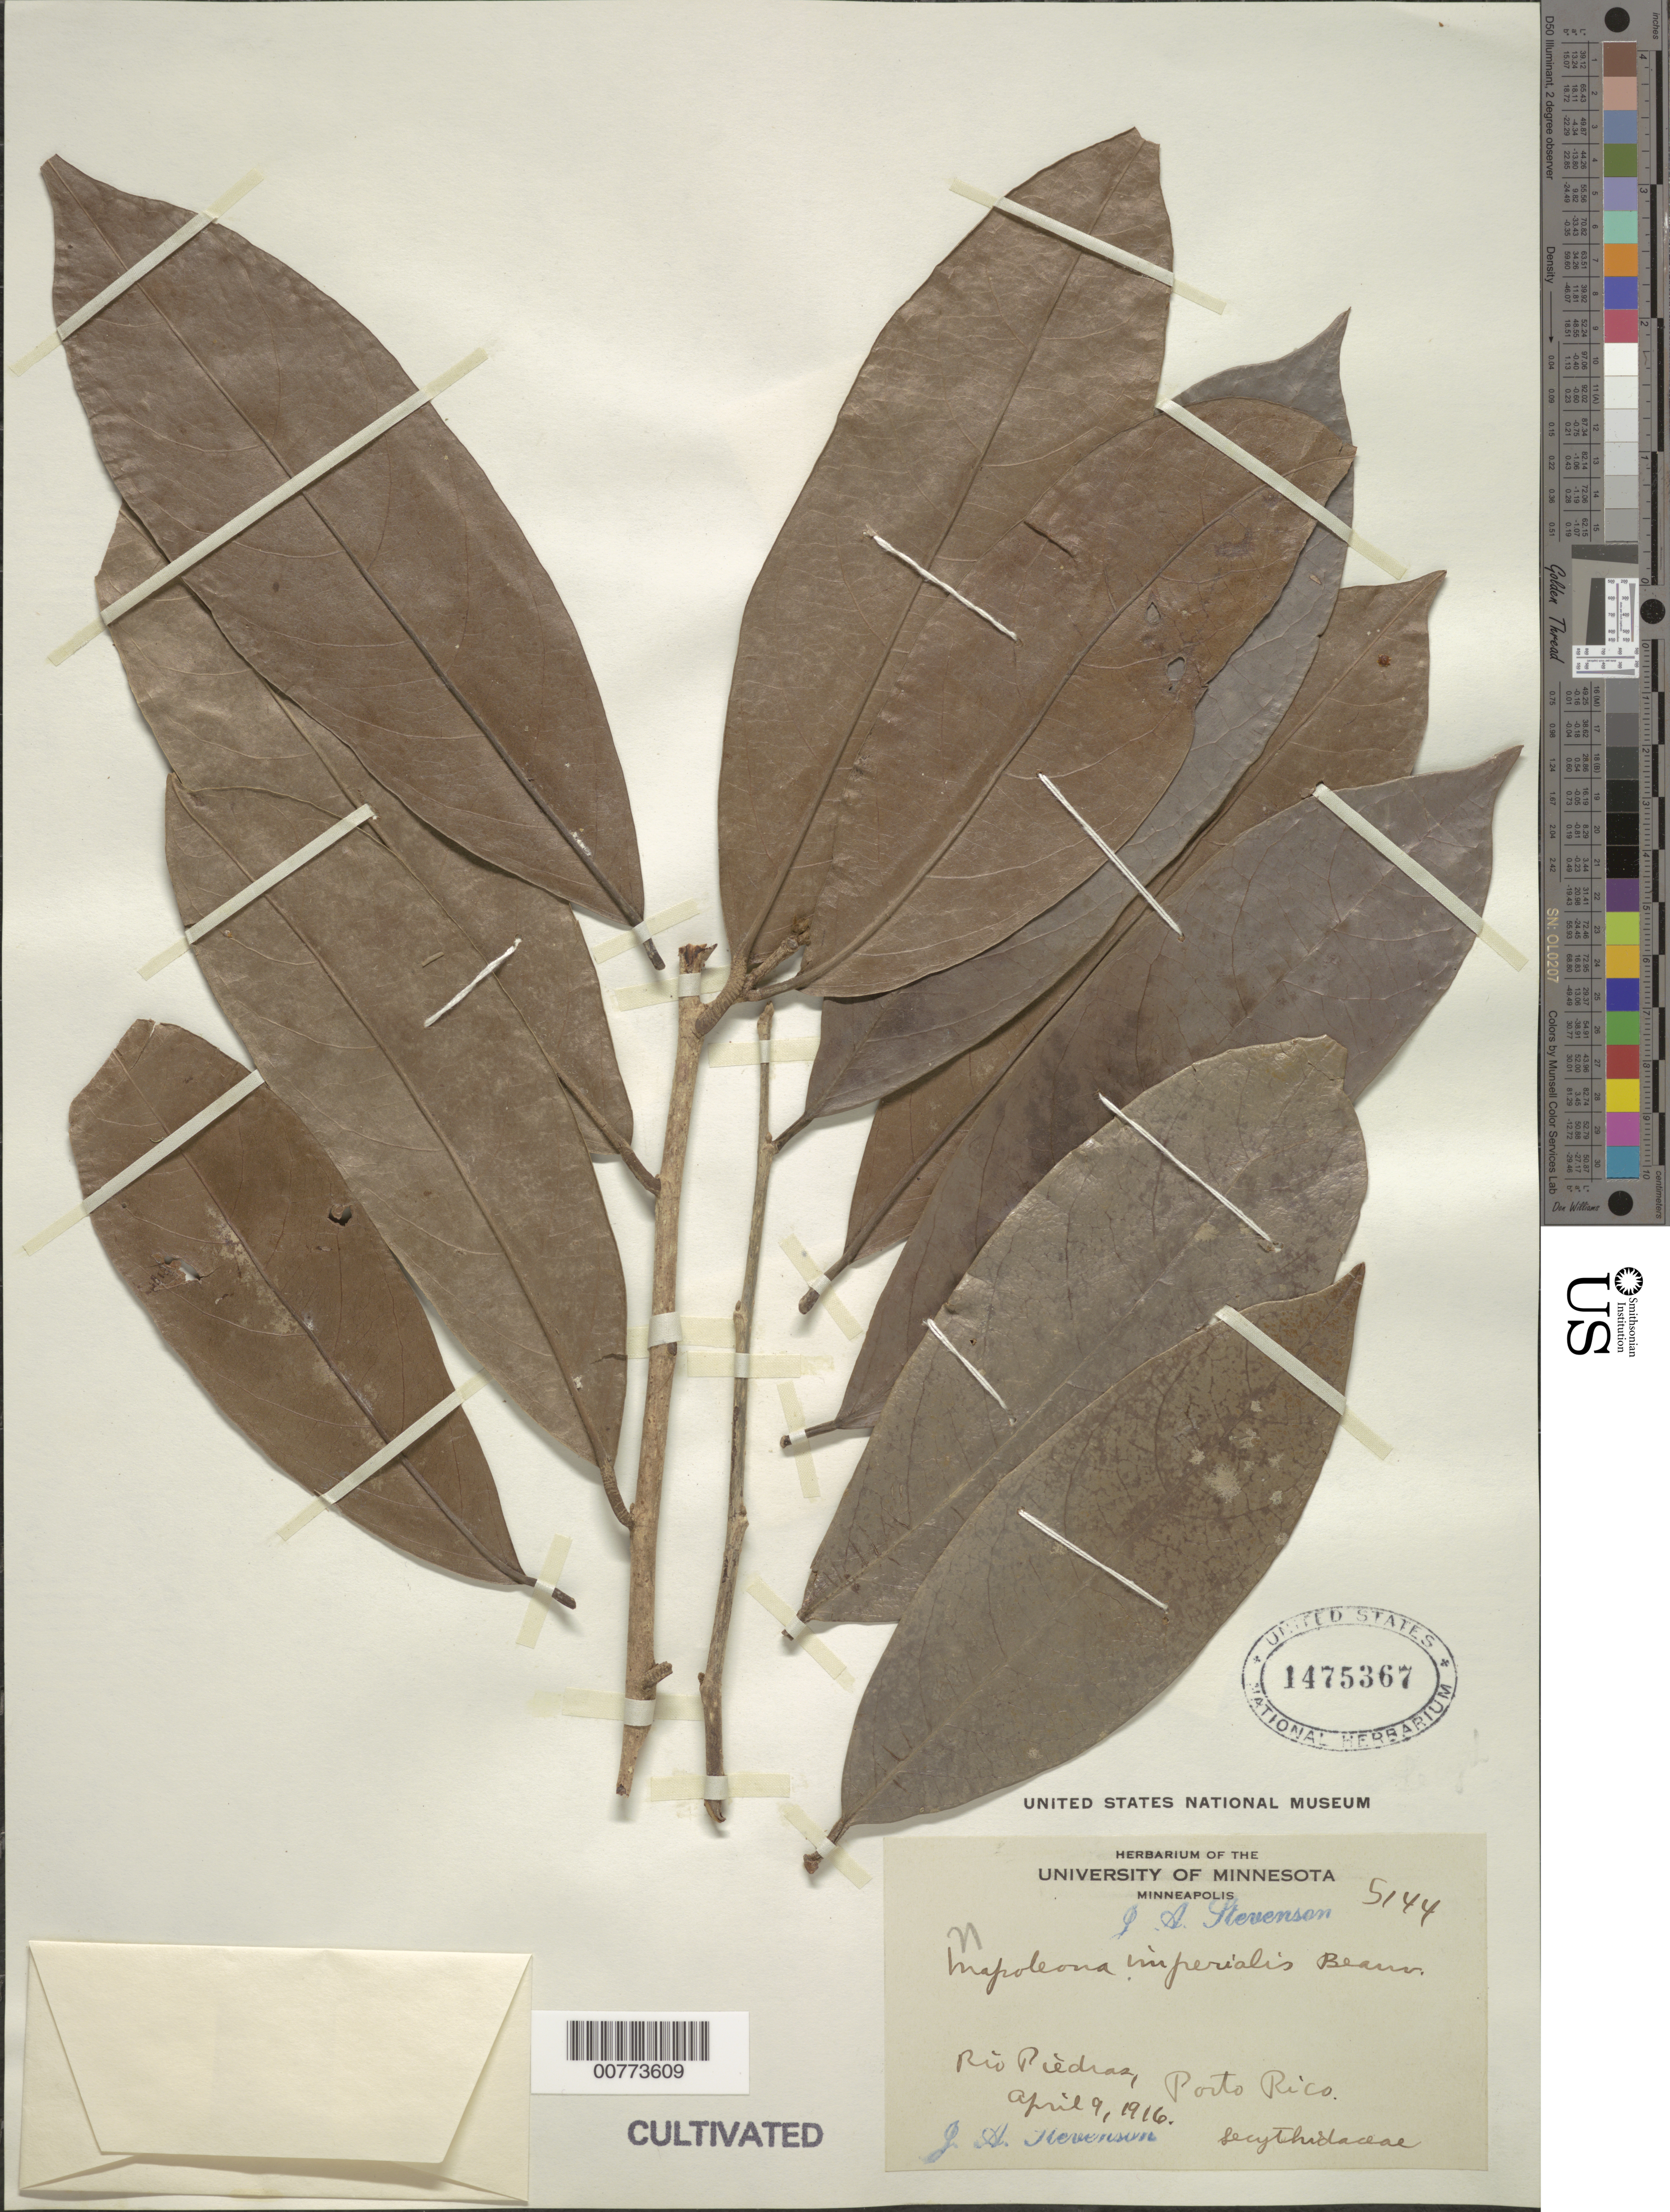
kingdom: Plantae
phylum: Tracheophyta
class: Magnoliopsida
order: Ericales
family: Lecythidaceae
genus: Napoleonaea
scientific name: Napoleonaea imperialis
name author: P. Beauv.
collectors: J. Stevenson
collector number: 5144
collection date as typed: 09 Apr 1916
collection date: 1916-04-09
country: Puerto Rico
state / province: San Juan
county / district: Río Piedras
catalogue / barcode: US 1475367